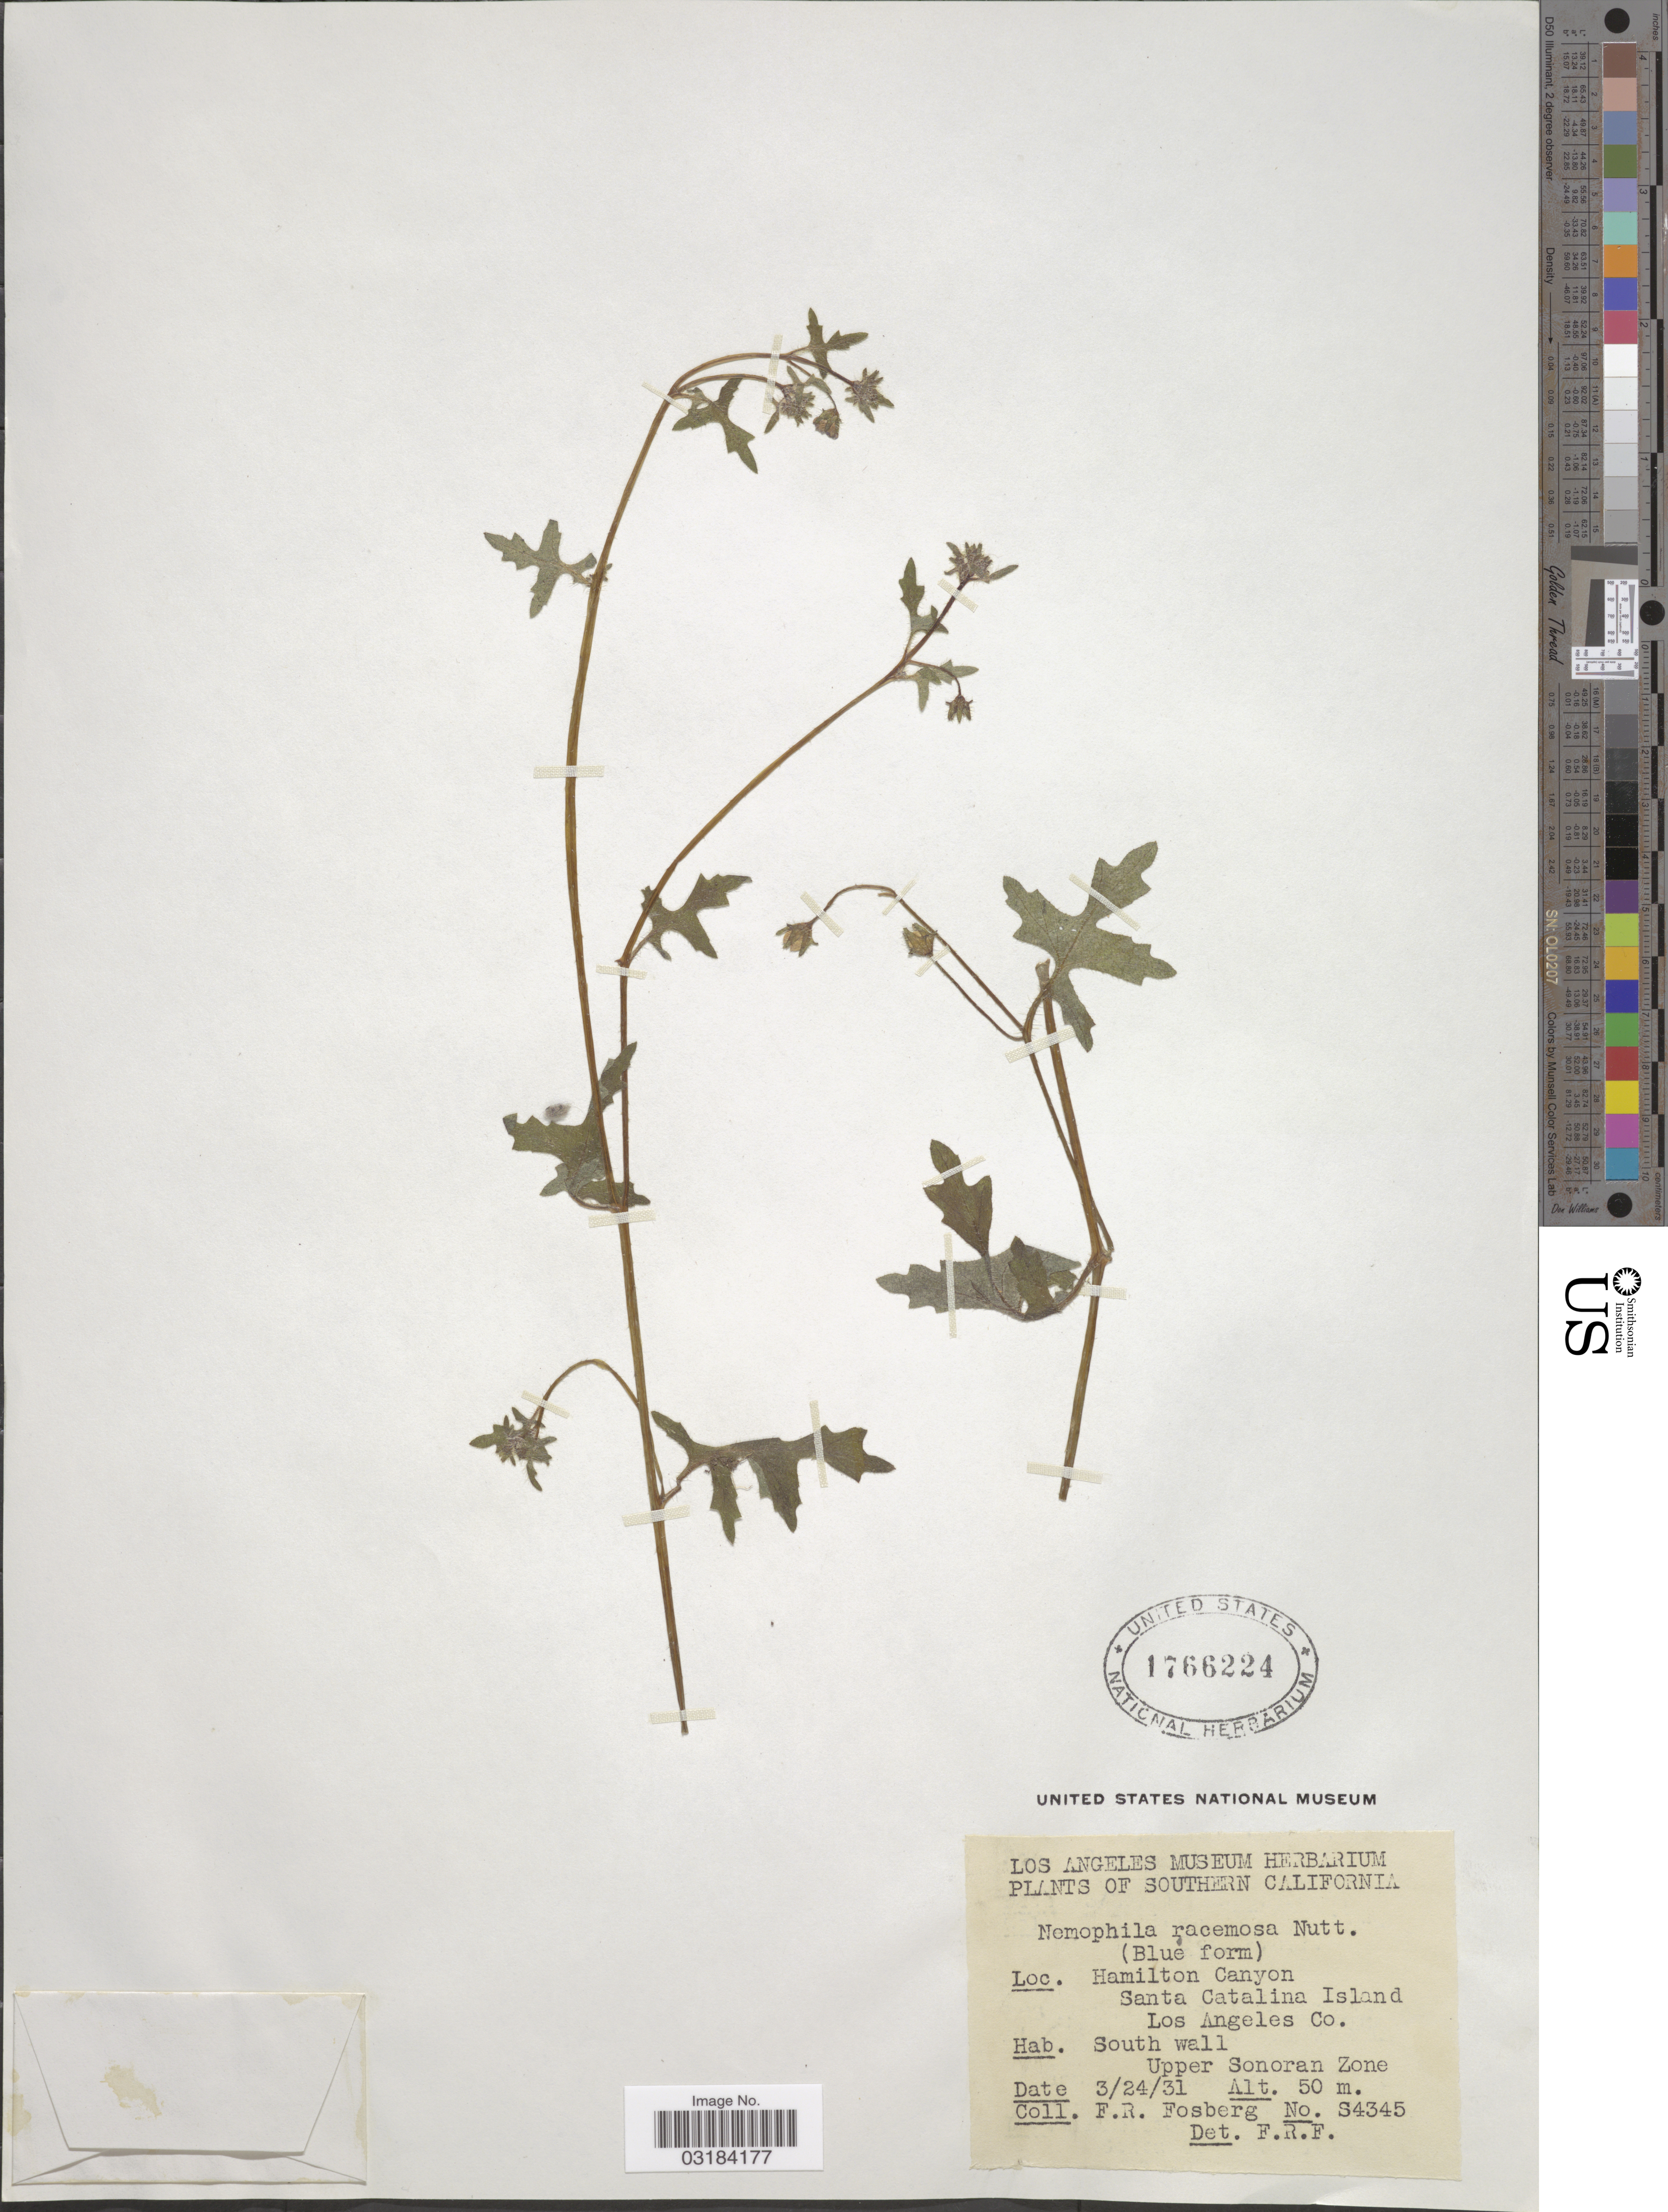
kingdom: Plantae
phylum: Tracheophyta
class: Magnoliopsida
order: Boraginales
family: Hydrophyllaceae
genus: Pholistoma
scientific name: Pholistoma racemosum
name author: (Nutt. ex A. Gray) Constance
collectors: F. R. Fosberg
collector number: S4345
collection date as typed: Transcribed d/m/y: 24/3/31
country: United States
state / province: California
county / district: Los Angeles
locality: Southern California. Hamilton Canyon. Santa Catalina Island, Los Angeles Co. Upper Sonoran Zone.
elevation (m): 50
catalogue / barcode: US 1766224